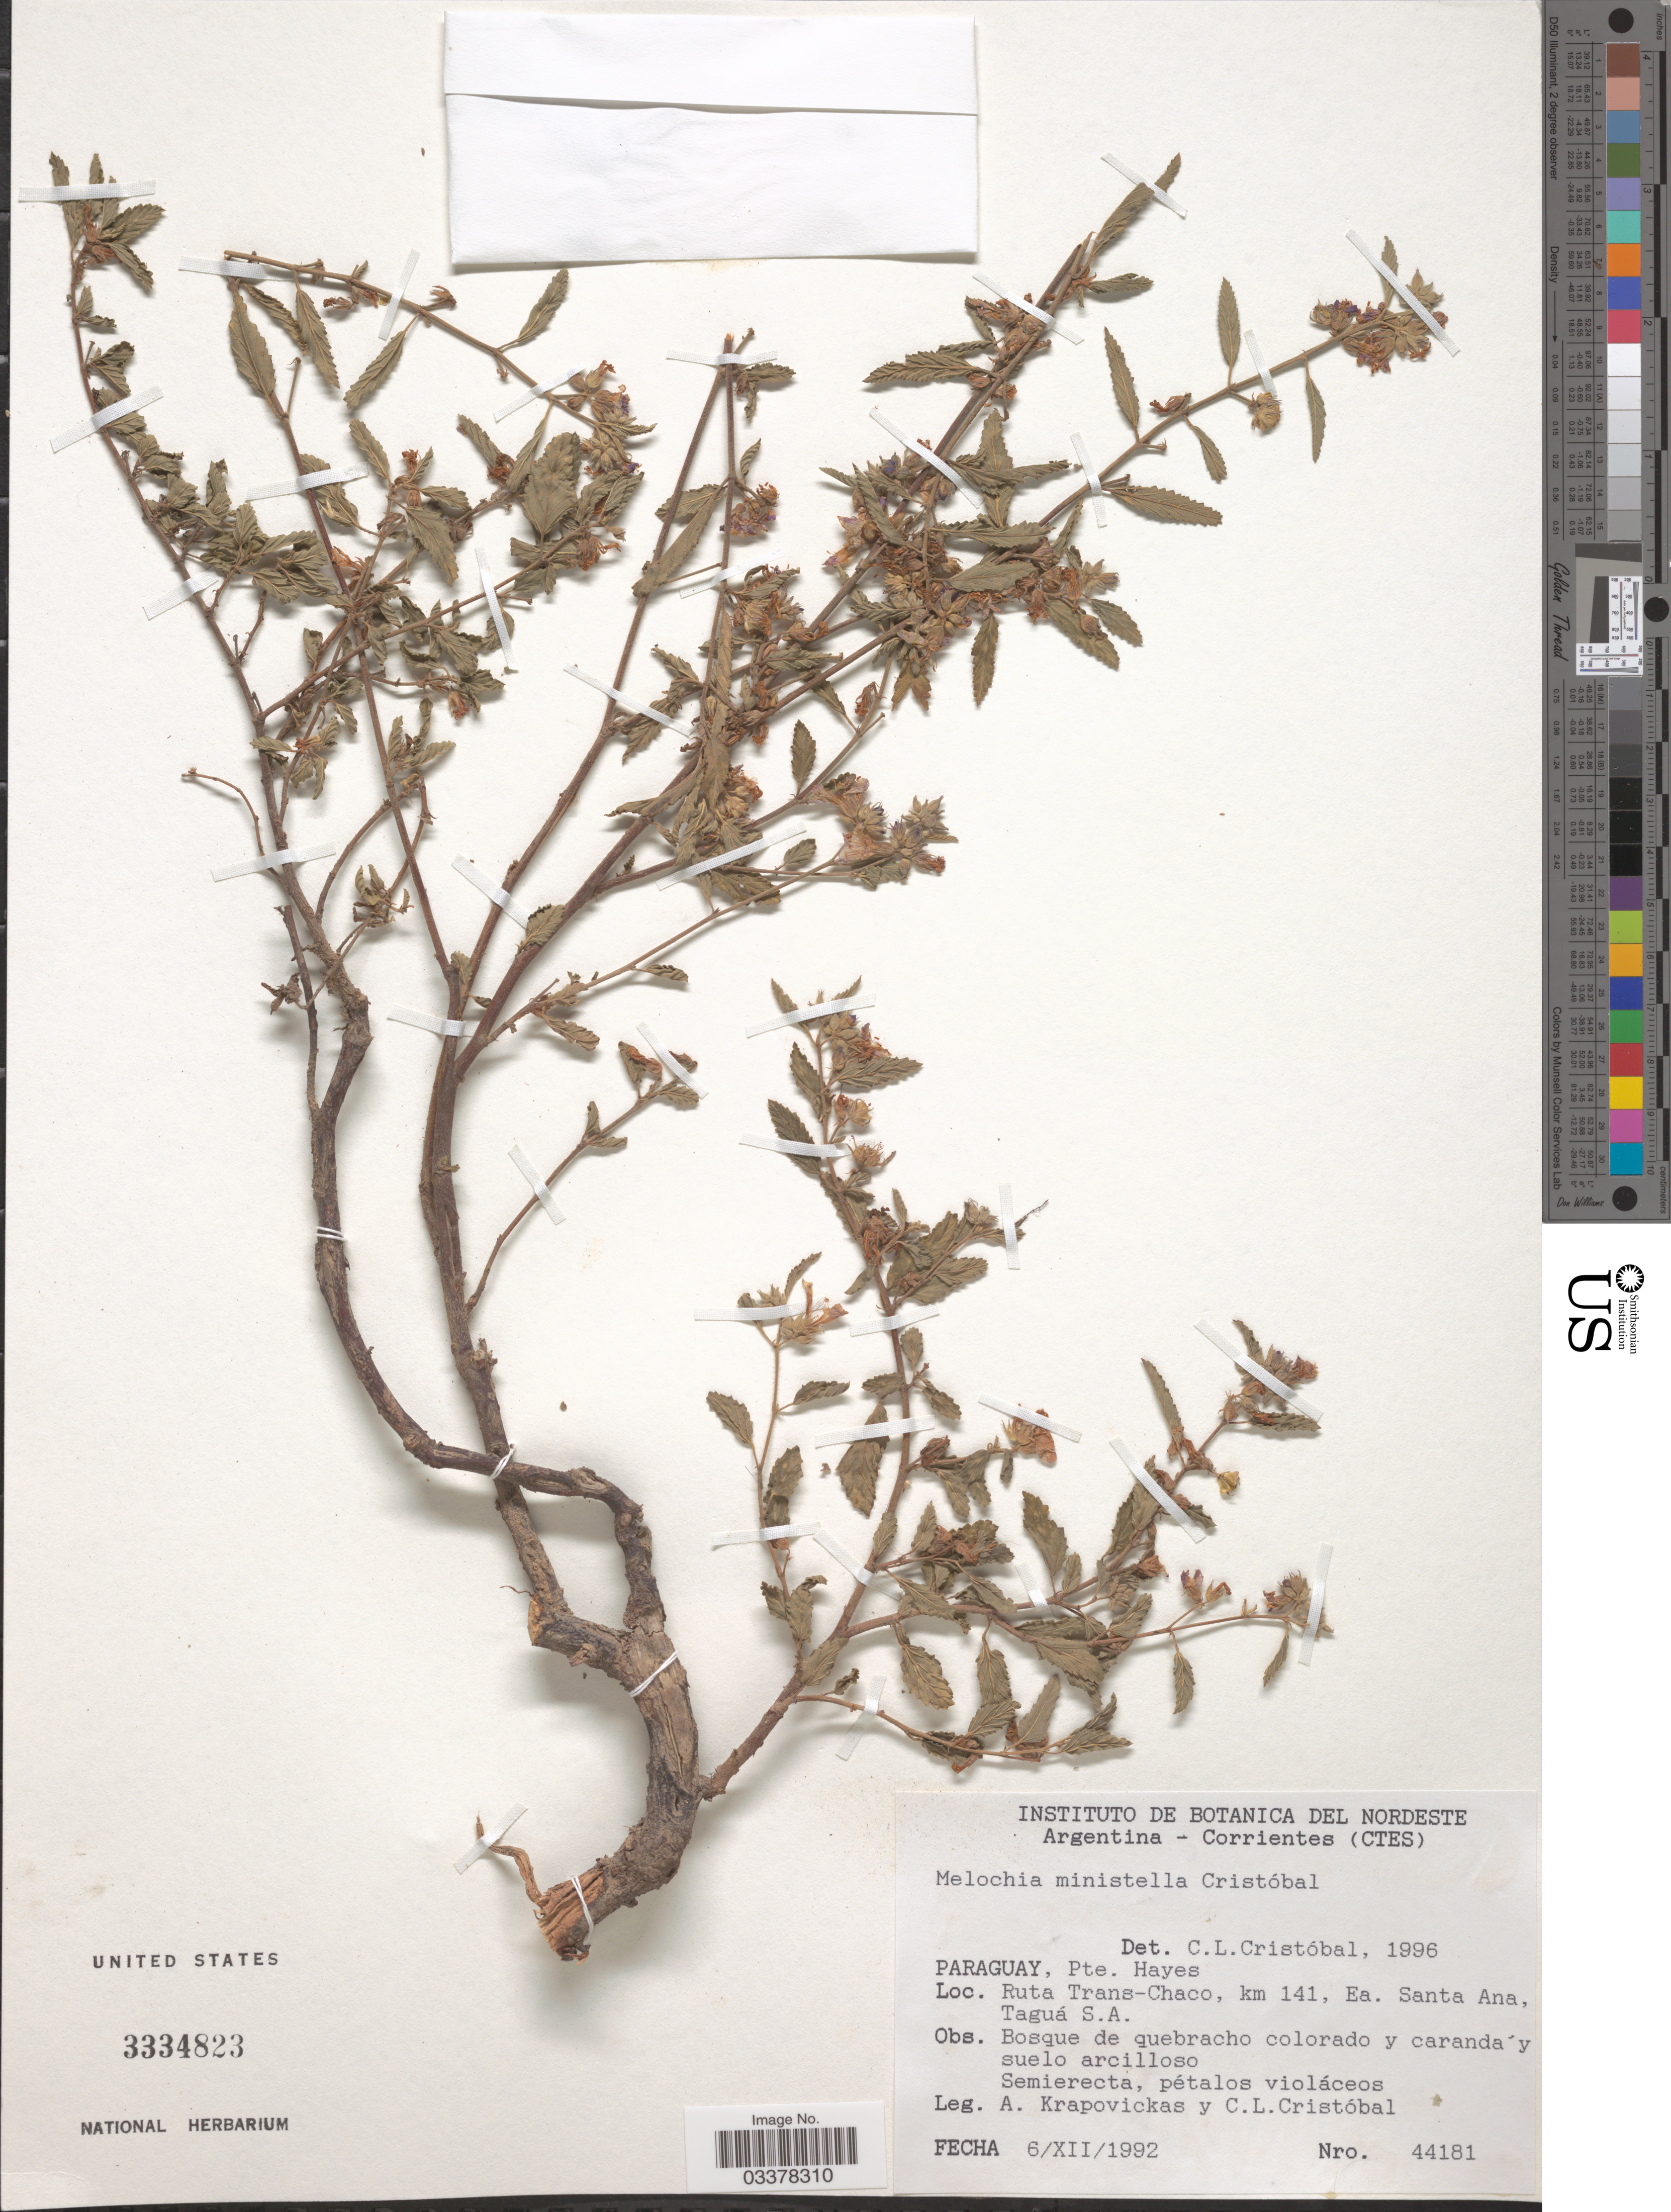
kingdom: Plantae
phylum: Tracheophyta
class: Magnoliopsida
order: Malvales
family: Malvaceae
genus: Melochia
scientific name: Melochia ministella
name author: Cristóbal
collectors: A. Krapovickas & C. L. Cristóbal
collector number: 44181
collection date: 1992-12-06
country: Paraguay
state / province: Presidente Hayes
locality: Ruta Trans-Chaco, km 141, Ea. Santa Ana, Taguá.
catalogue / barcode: US 3334823